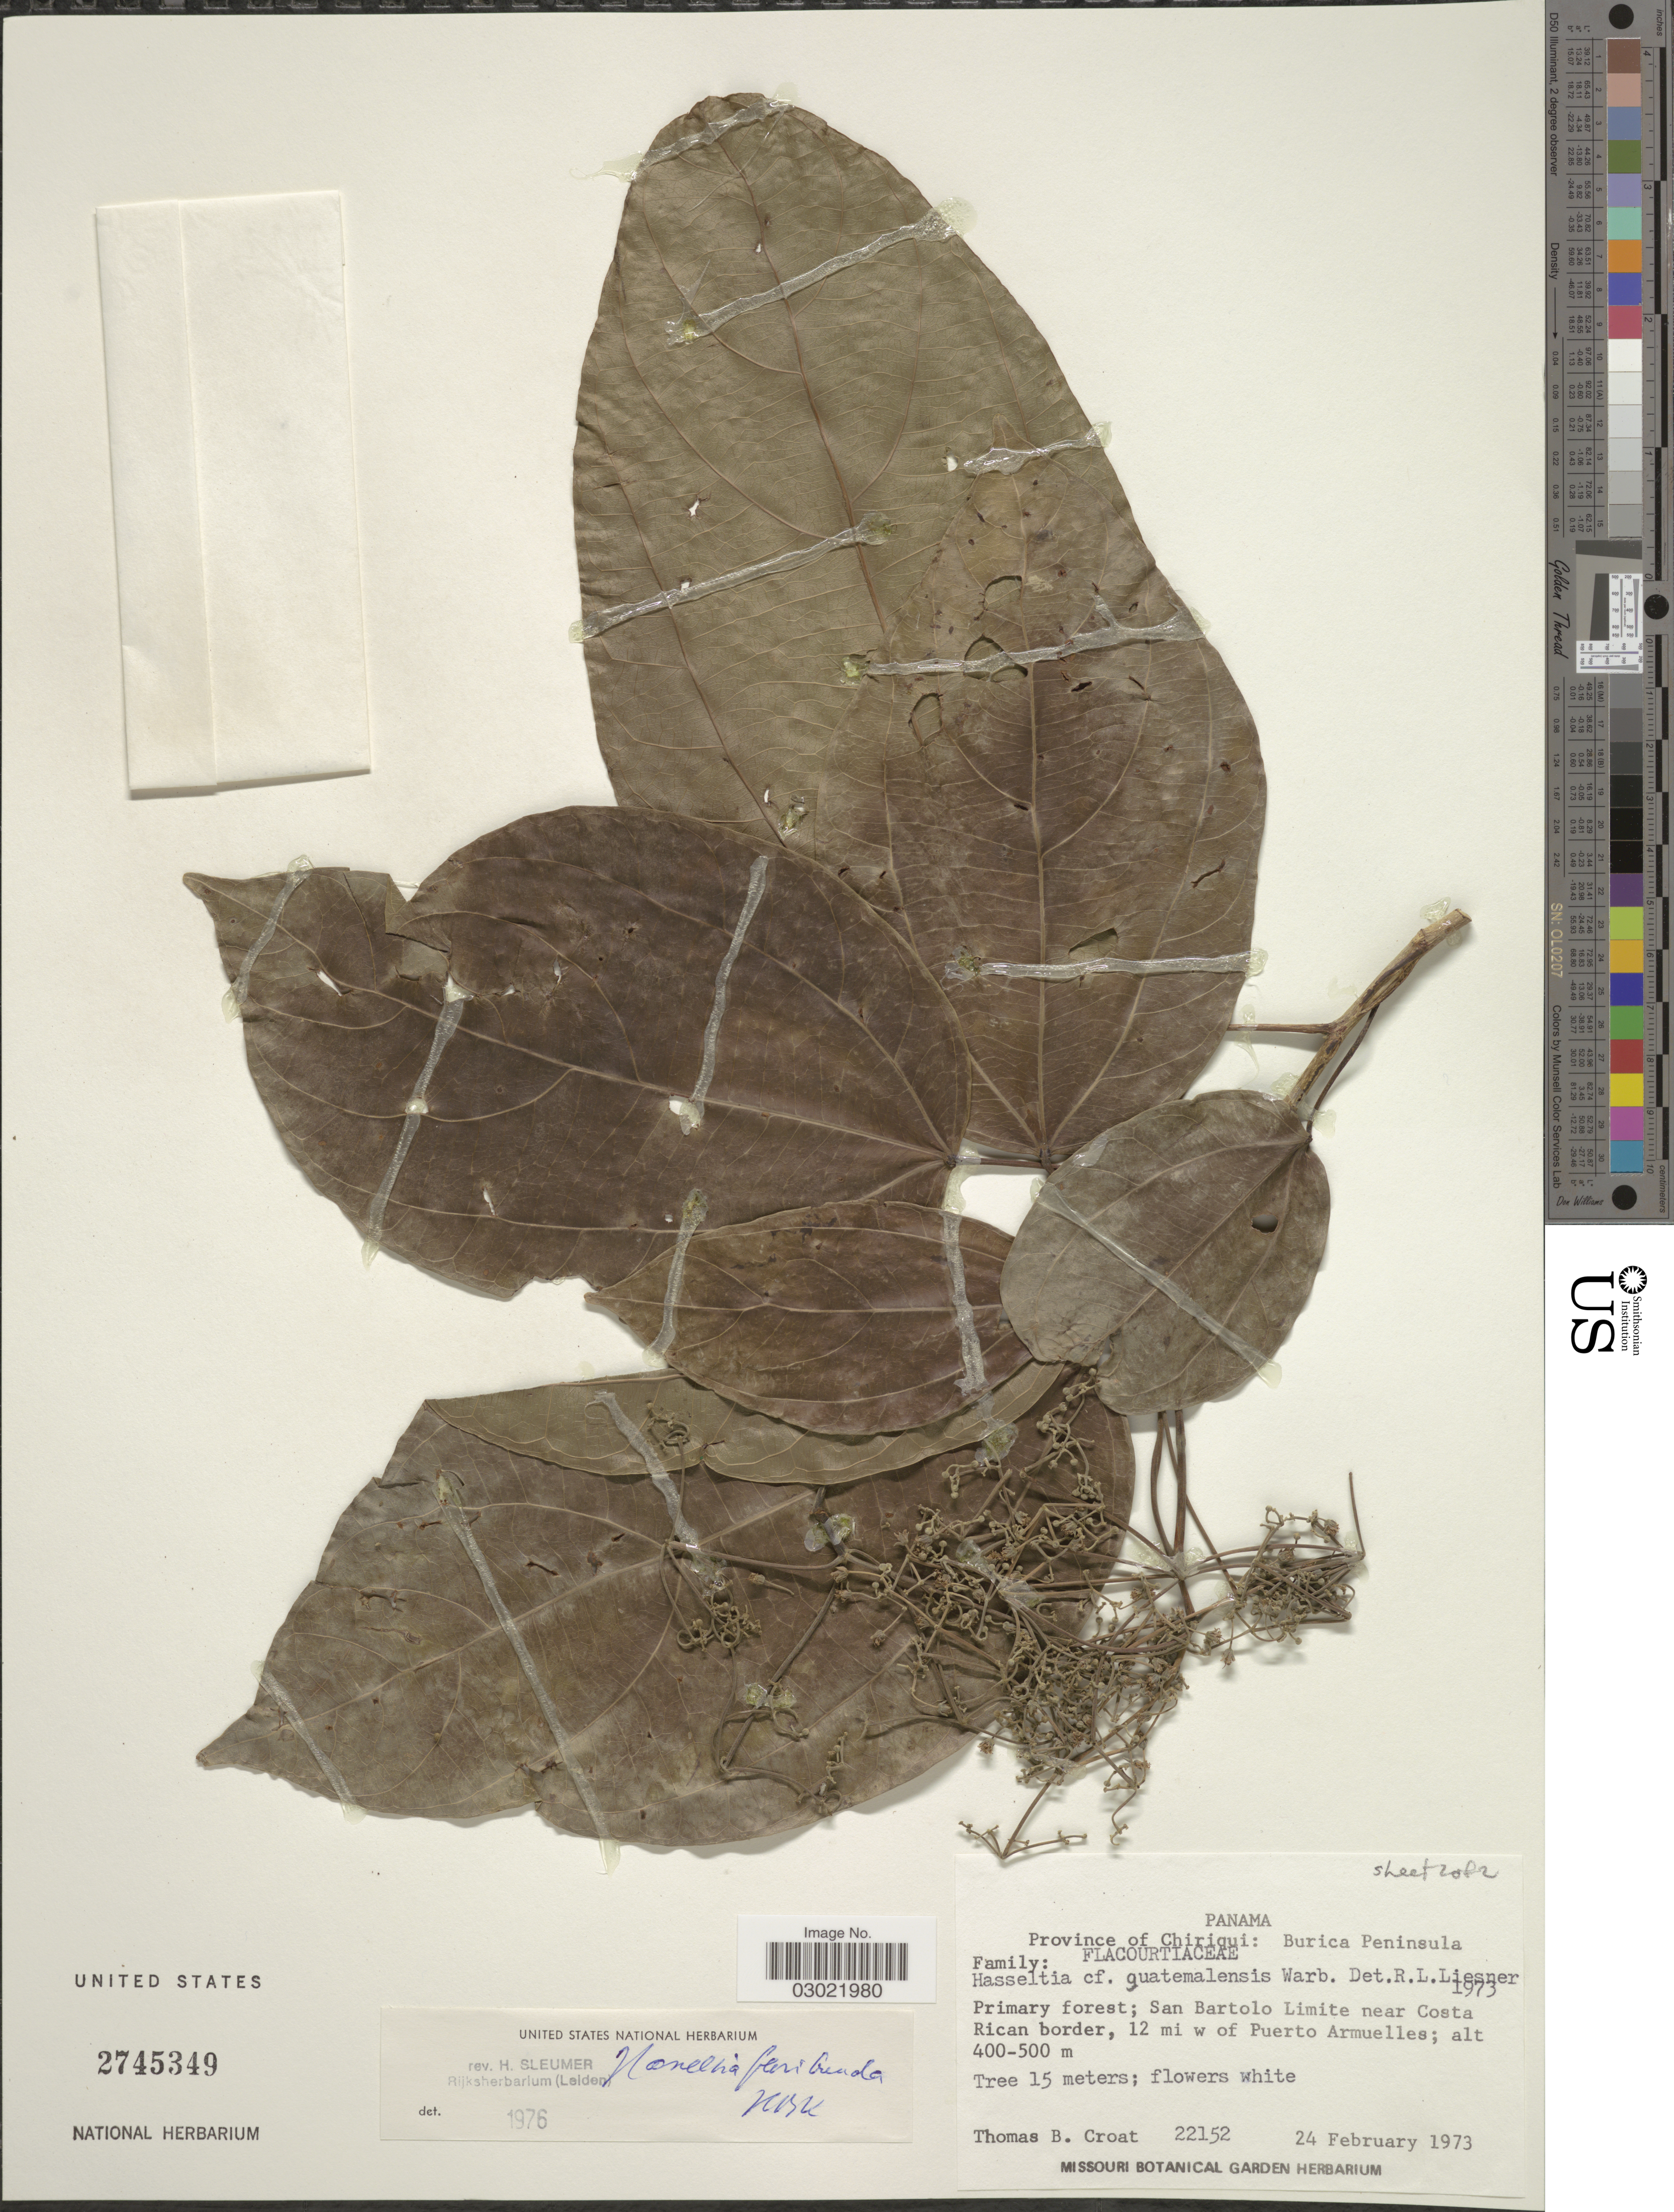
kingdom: Plantae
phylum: Tracheophyta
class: Magnoliopsida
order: Malpighiales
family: Salicaceae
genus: Hasseltia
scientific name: Hasseltia floribunda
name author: Kunth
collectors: T. B. Croat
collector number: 22152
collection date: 1973-02-24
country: Panama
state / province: Chiriqui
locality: Burica Peninsula. San Bartolo Limite near Costa Rican border, 12 mi w of Puerto Armuelles.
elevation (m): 400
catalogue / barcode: US 2745349